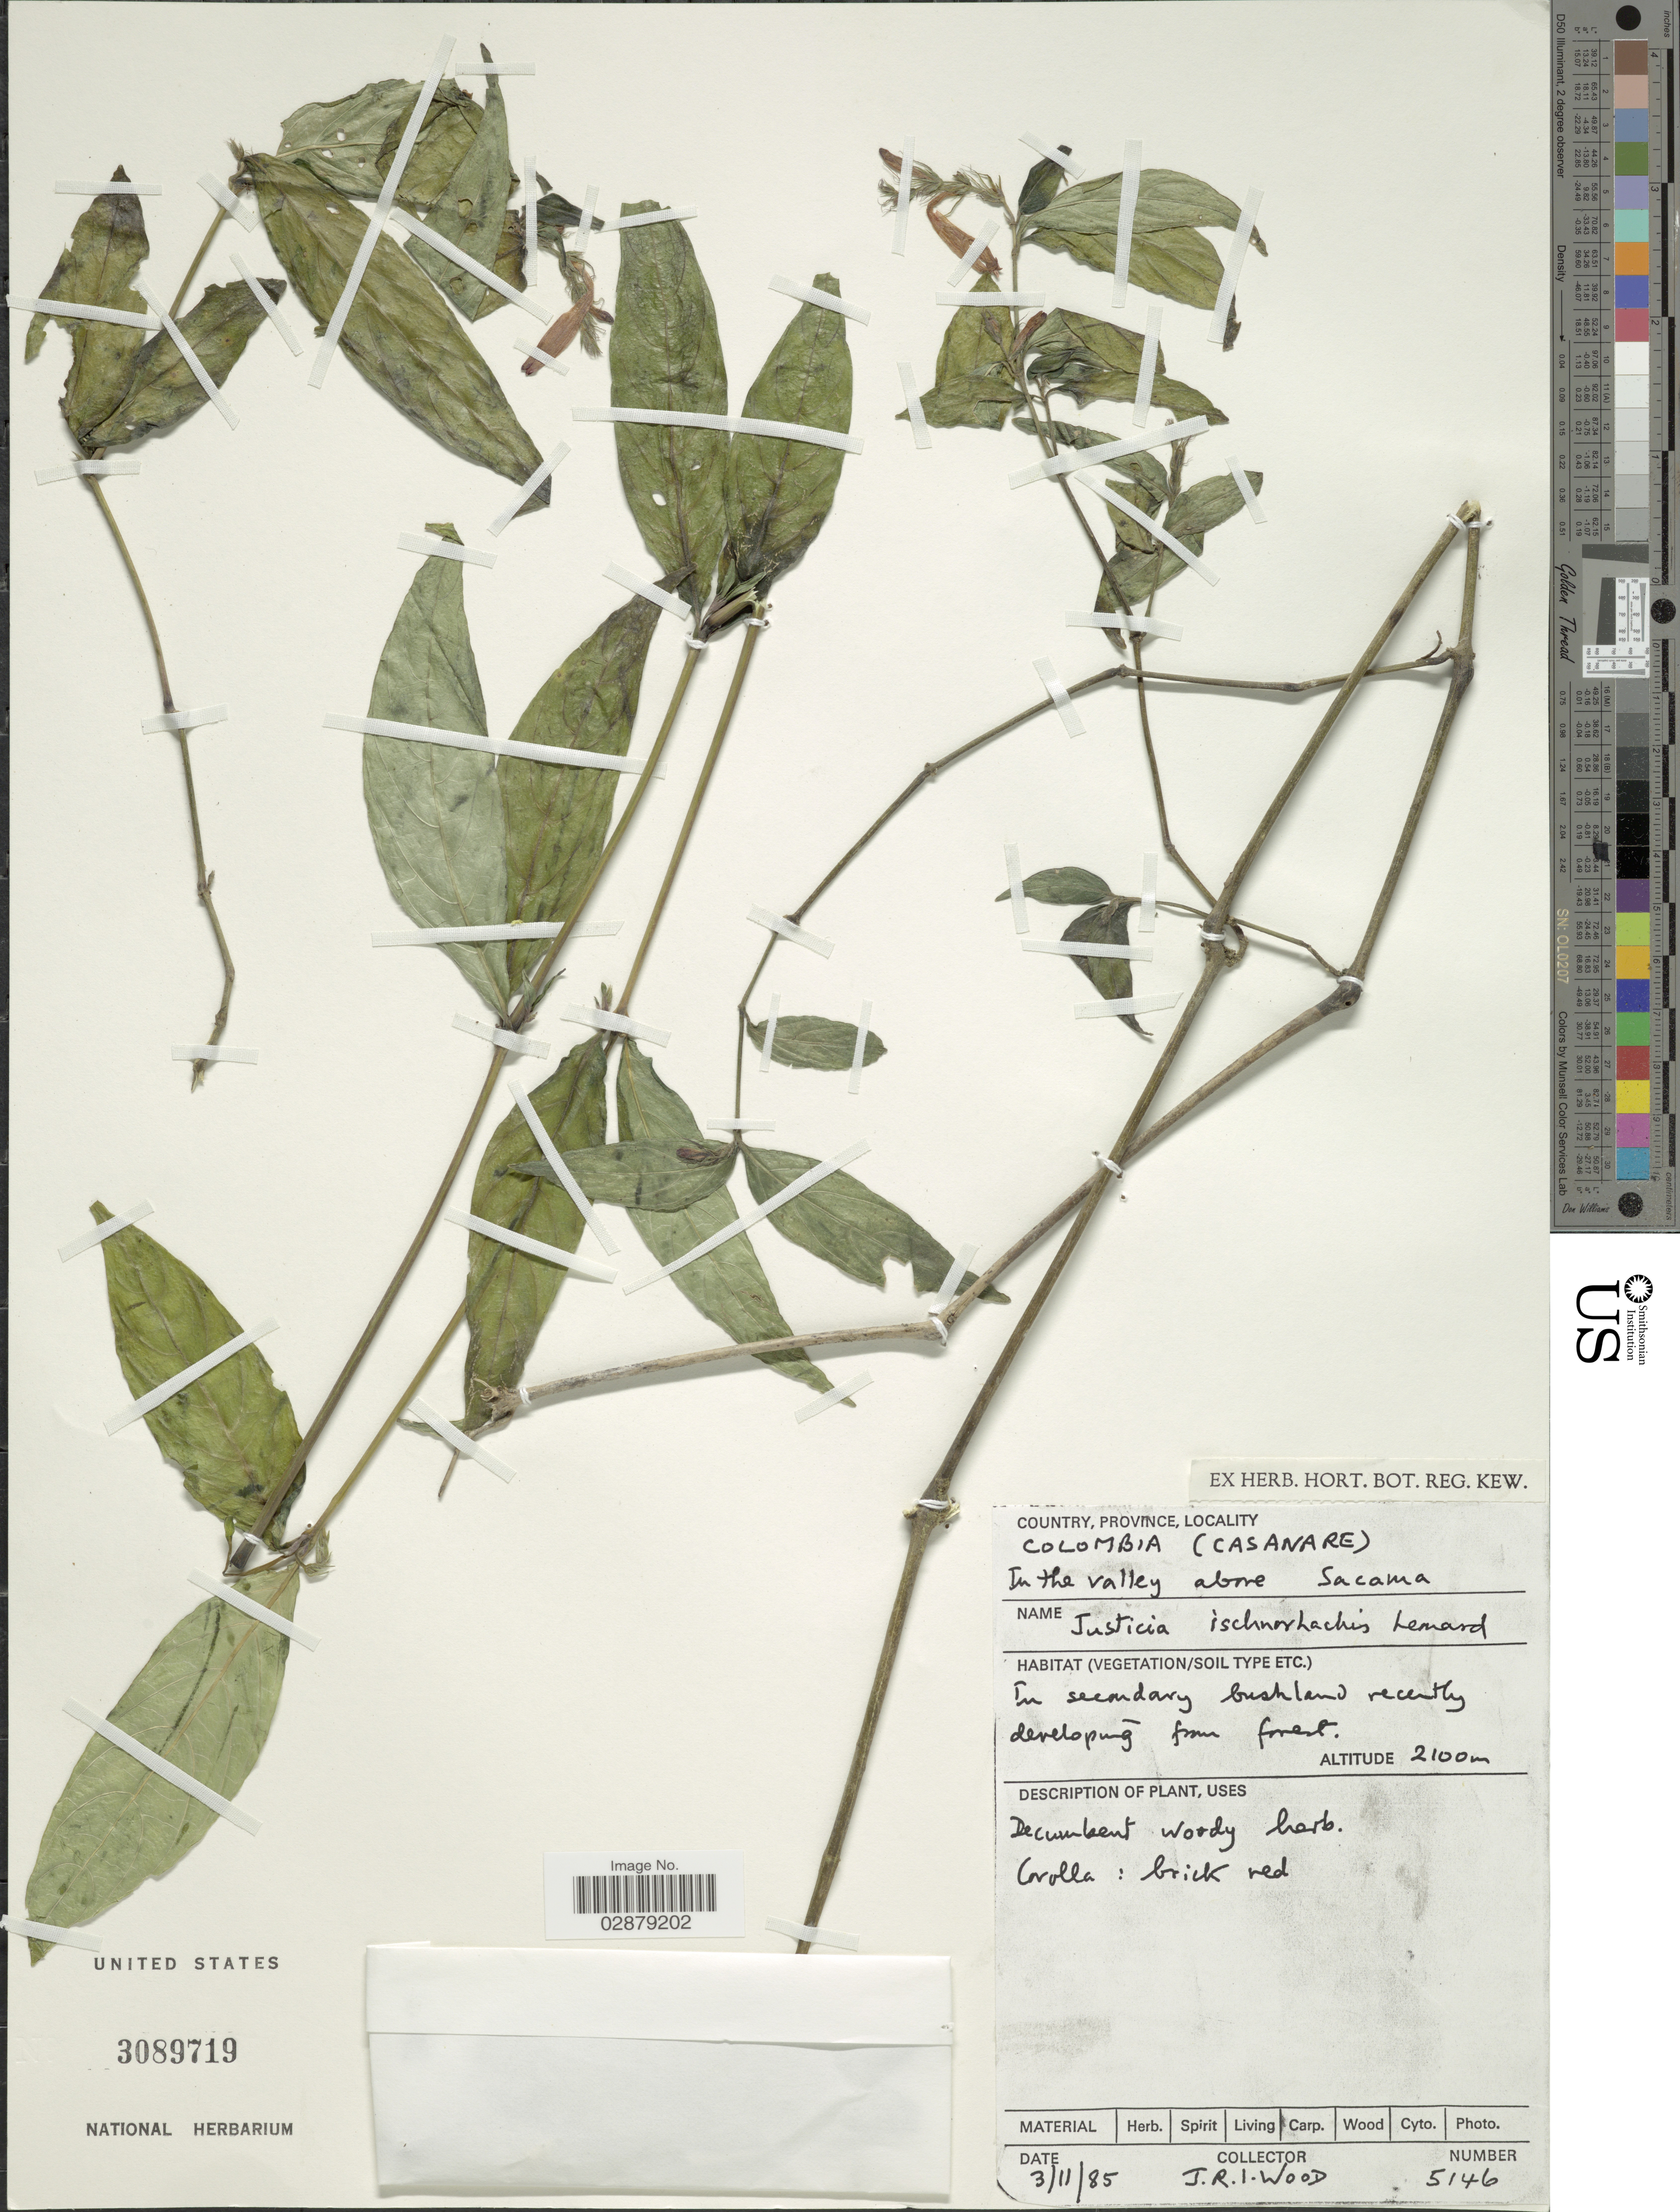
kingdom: Plantae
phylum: Tracheophyta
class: Magnoliopsida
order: Lamiales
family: Acanthaceae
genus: Justicia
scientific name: Justicia ischnorhachis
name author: Leonard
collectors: J. R. I. Wood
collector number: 5146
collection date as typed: Transcribed d/m/y: 3/11/85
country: Colombia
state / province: Casanare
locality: In the valley above Sacama.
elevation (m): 2100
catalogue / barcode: US 3089719